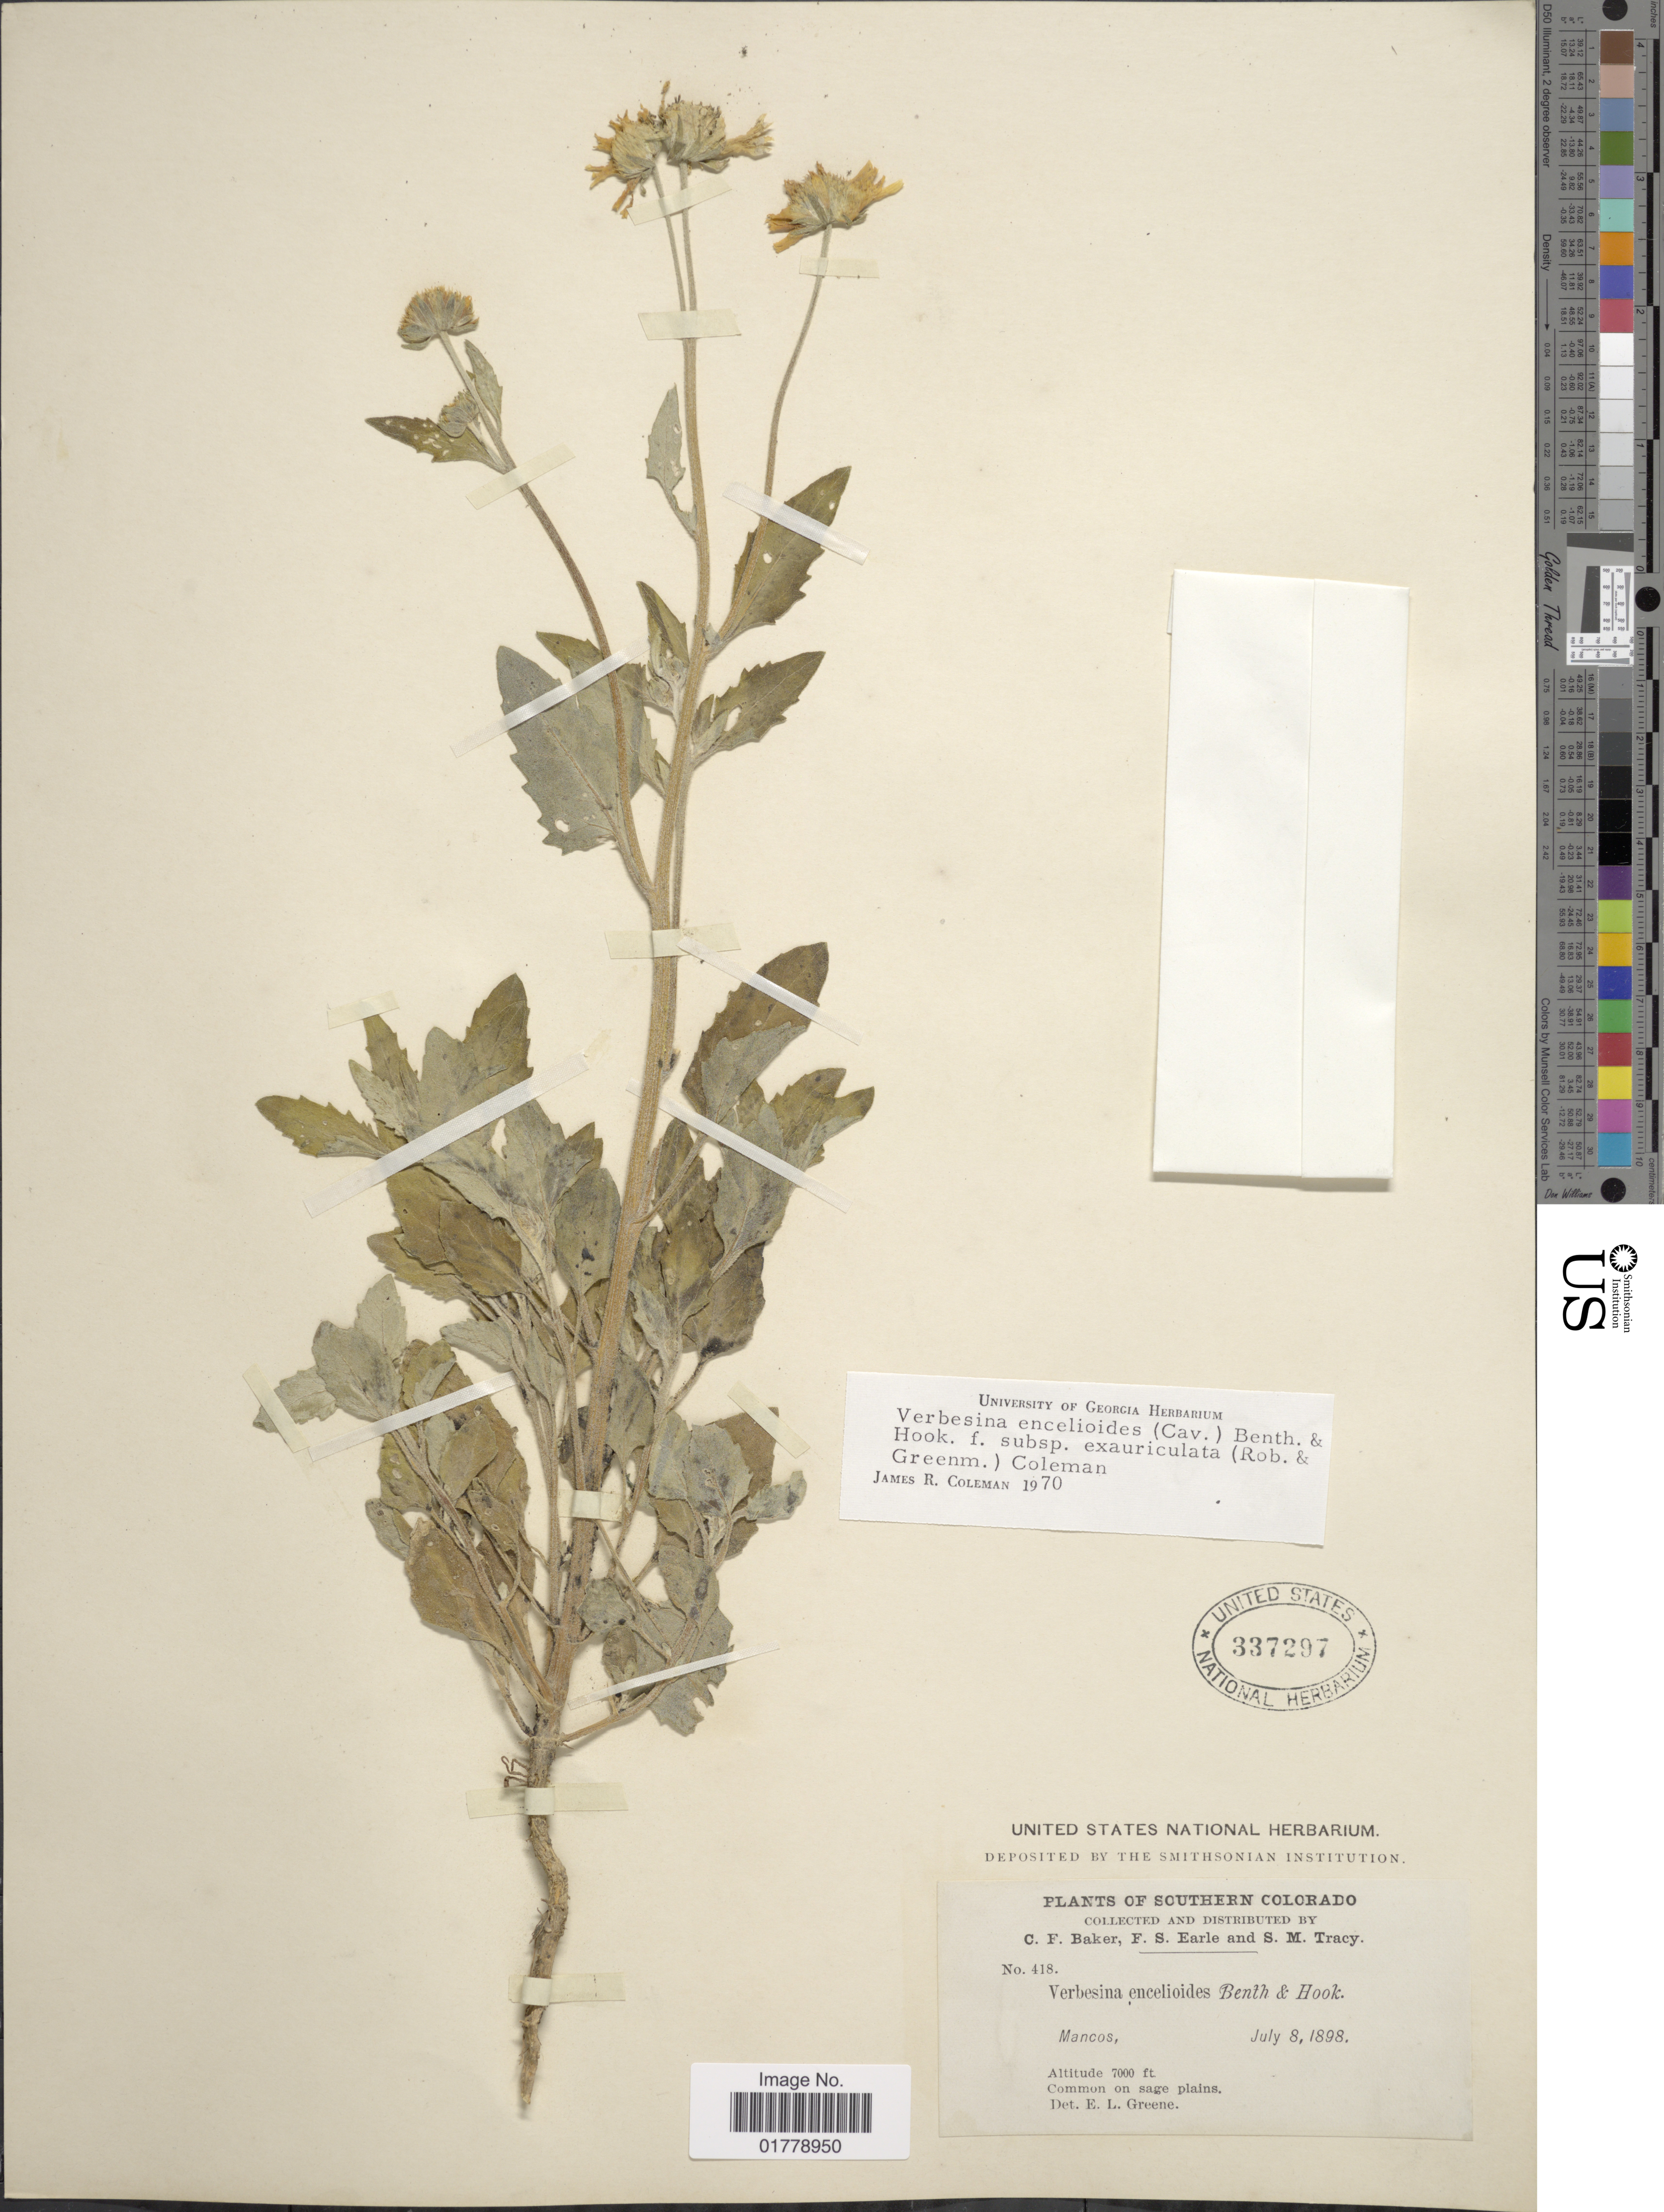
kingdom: Plantae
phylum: Tracheophyta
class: Magnoliopsida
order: Asterales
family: Asteraceae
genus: Verbesina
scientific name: Verbesina encelioides var. cana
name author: (B.L. Rob.) Greenm.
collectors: C. F. Baker, F. S. Earle & S. M. Tracy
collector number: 418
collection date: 1898-07-08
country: United States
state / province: Colorado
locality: Southern Colorado. Mancos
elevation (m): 2134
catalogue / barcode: US 337297